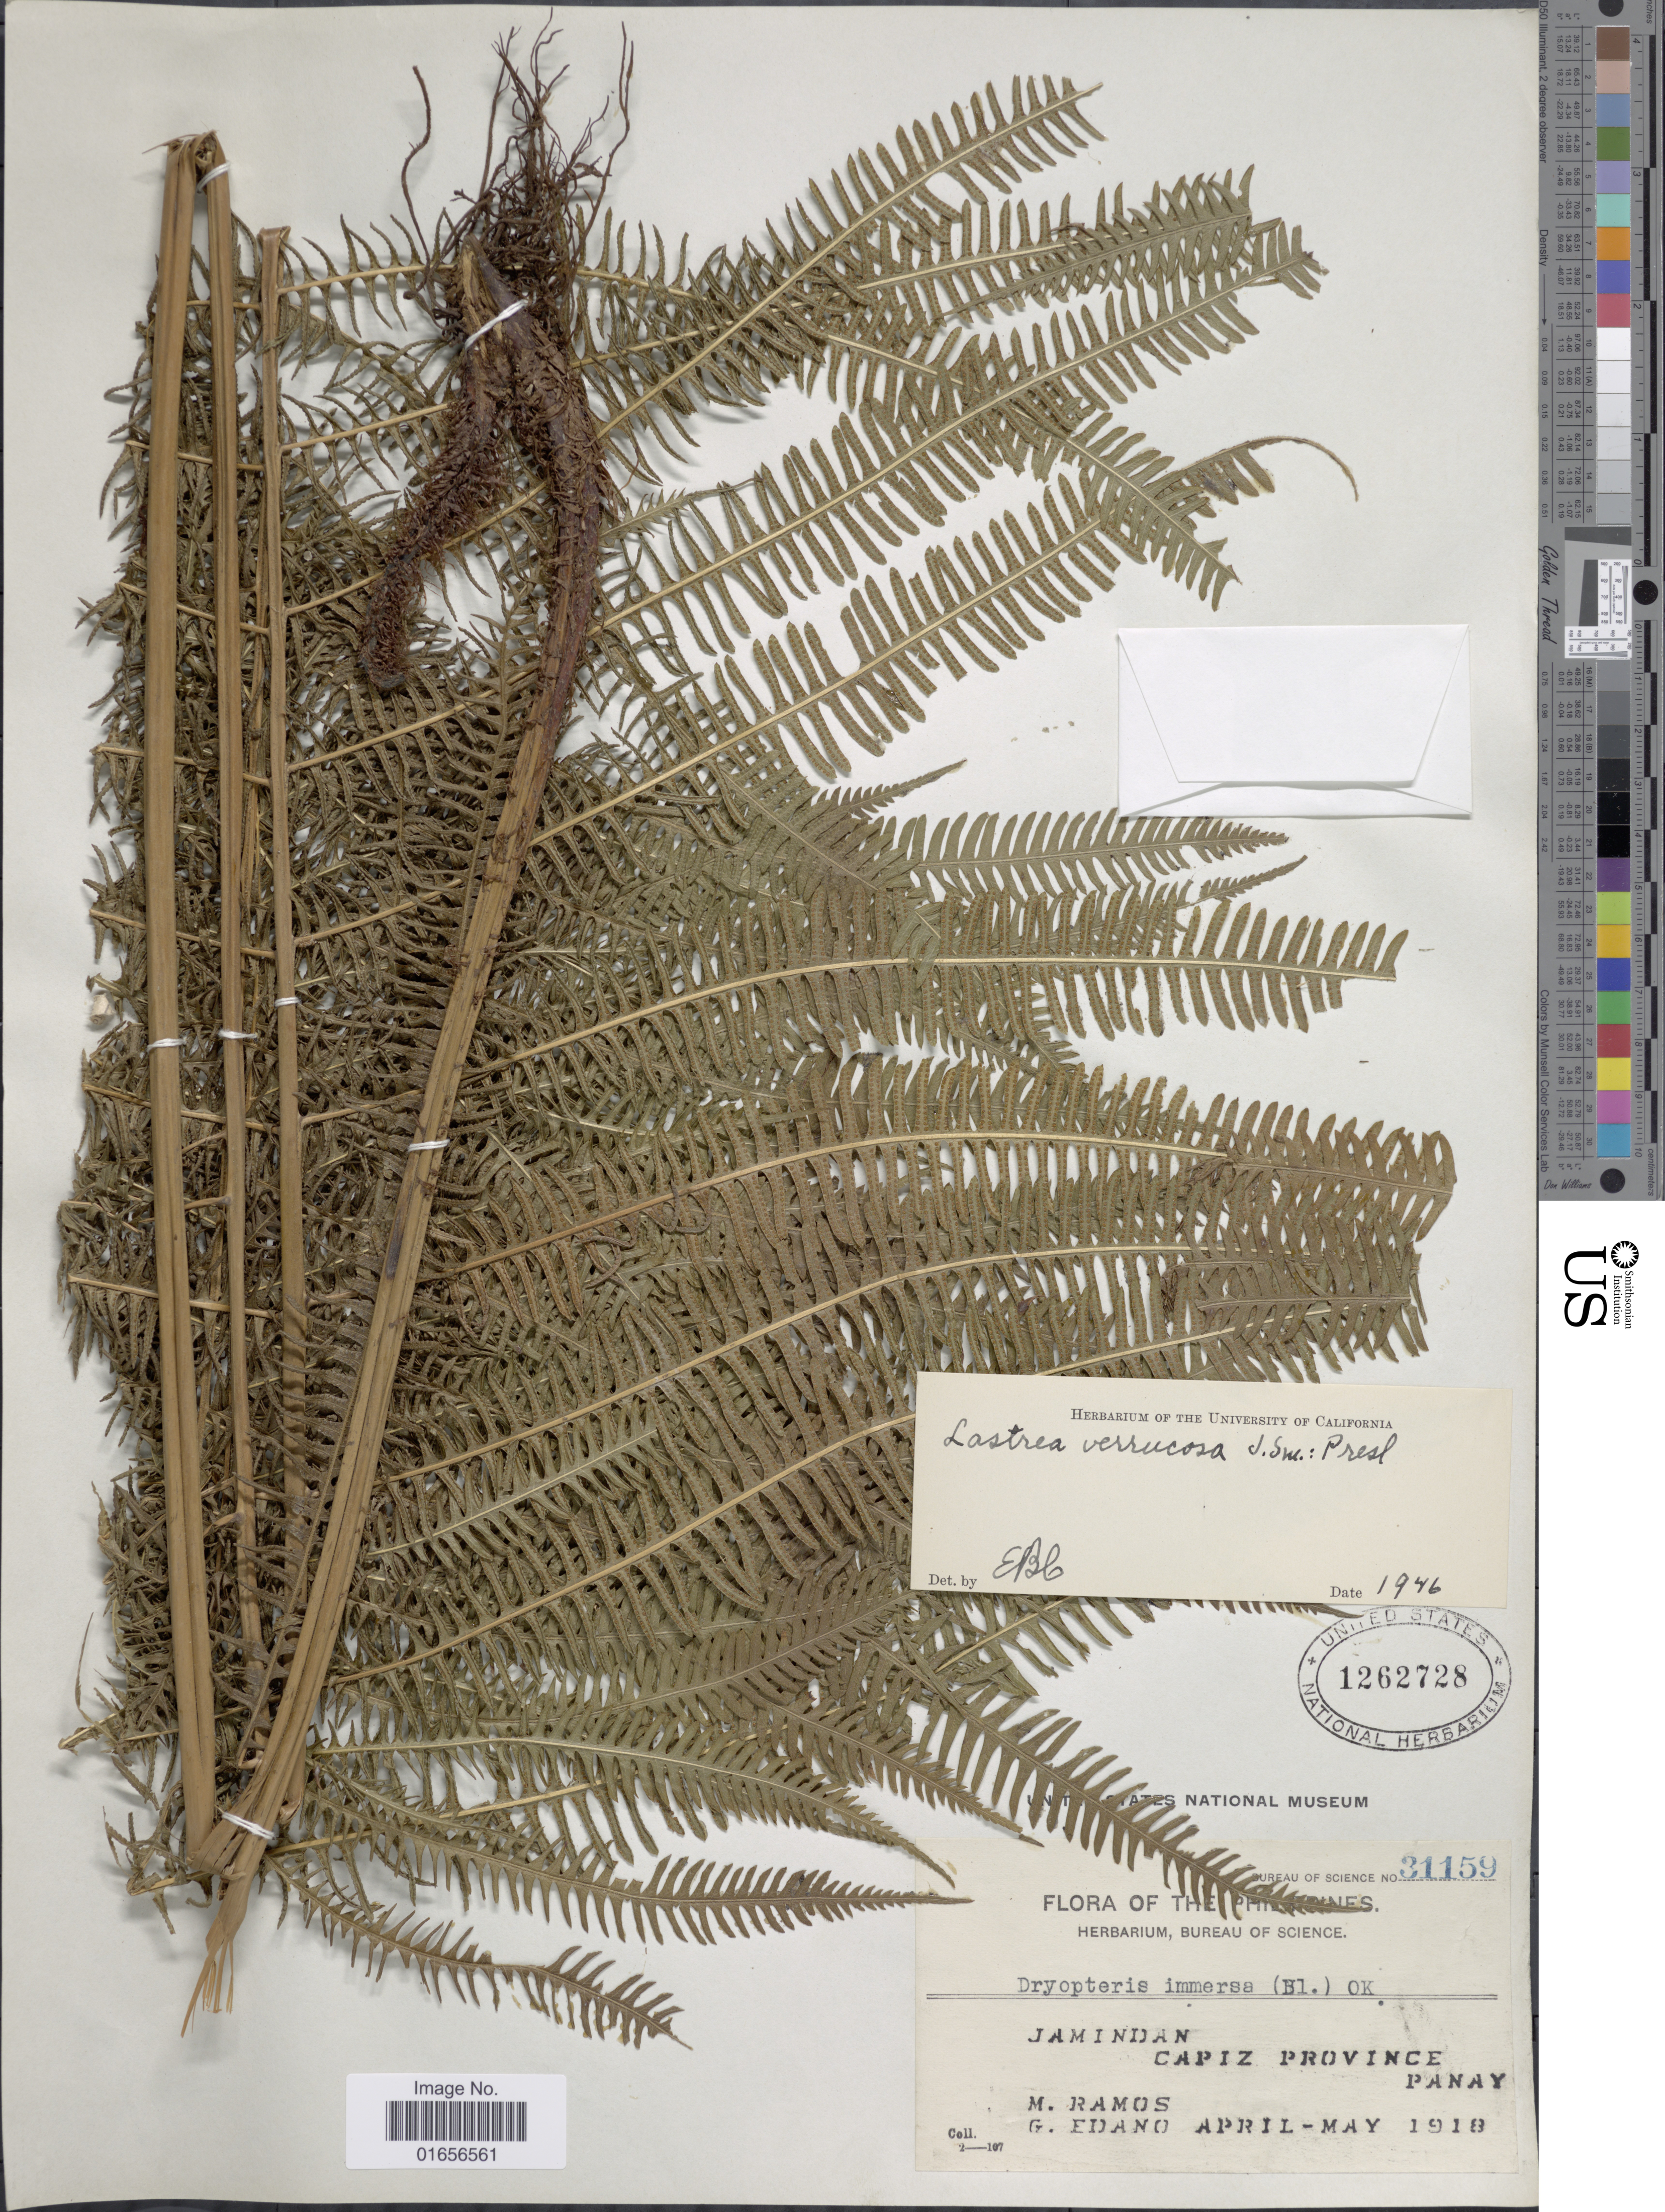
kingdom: Plantae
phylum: Tracheophyta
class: Polypodiopsida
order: Polypodiales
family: Thelypteridaceae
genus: Amphineuron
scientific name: Amphineuron immersum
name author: (Blume) Holttum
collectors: M. Ramos & G. Edaño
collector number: Bureau of Science 31159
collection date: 1918-04/1918-05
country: Philippines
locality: The Phi [unsure placement], Jamindan, Capiz Province, Panay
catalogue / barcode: US 1262728